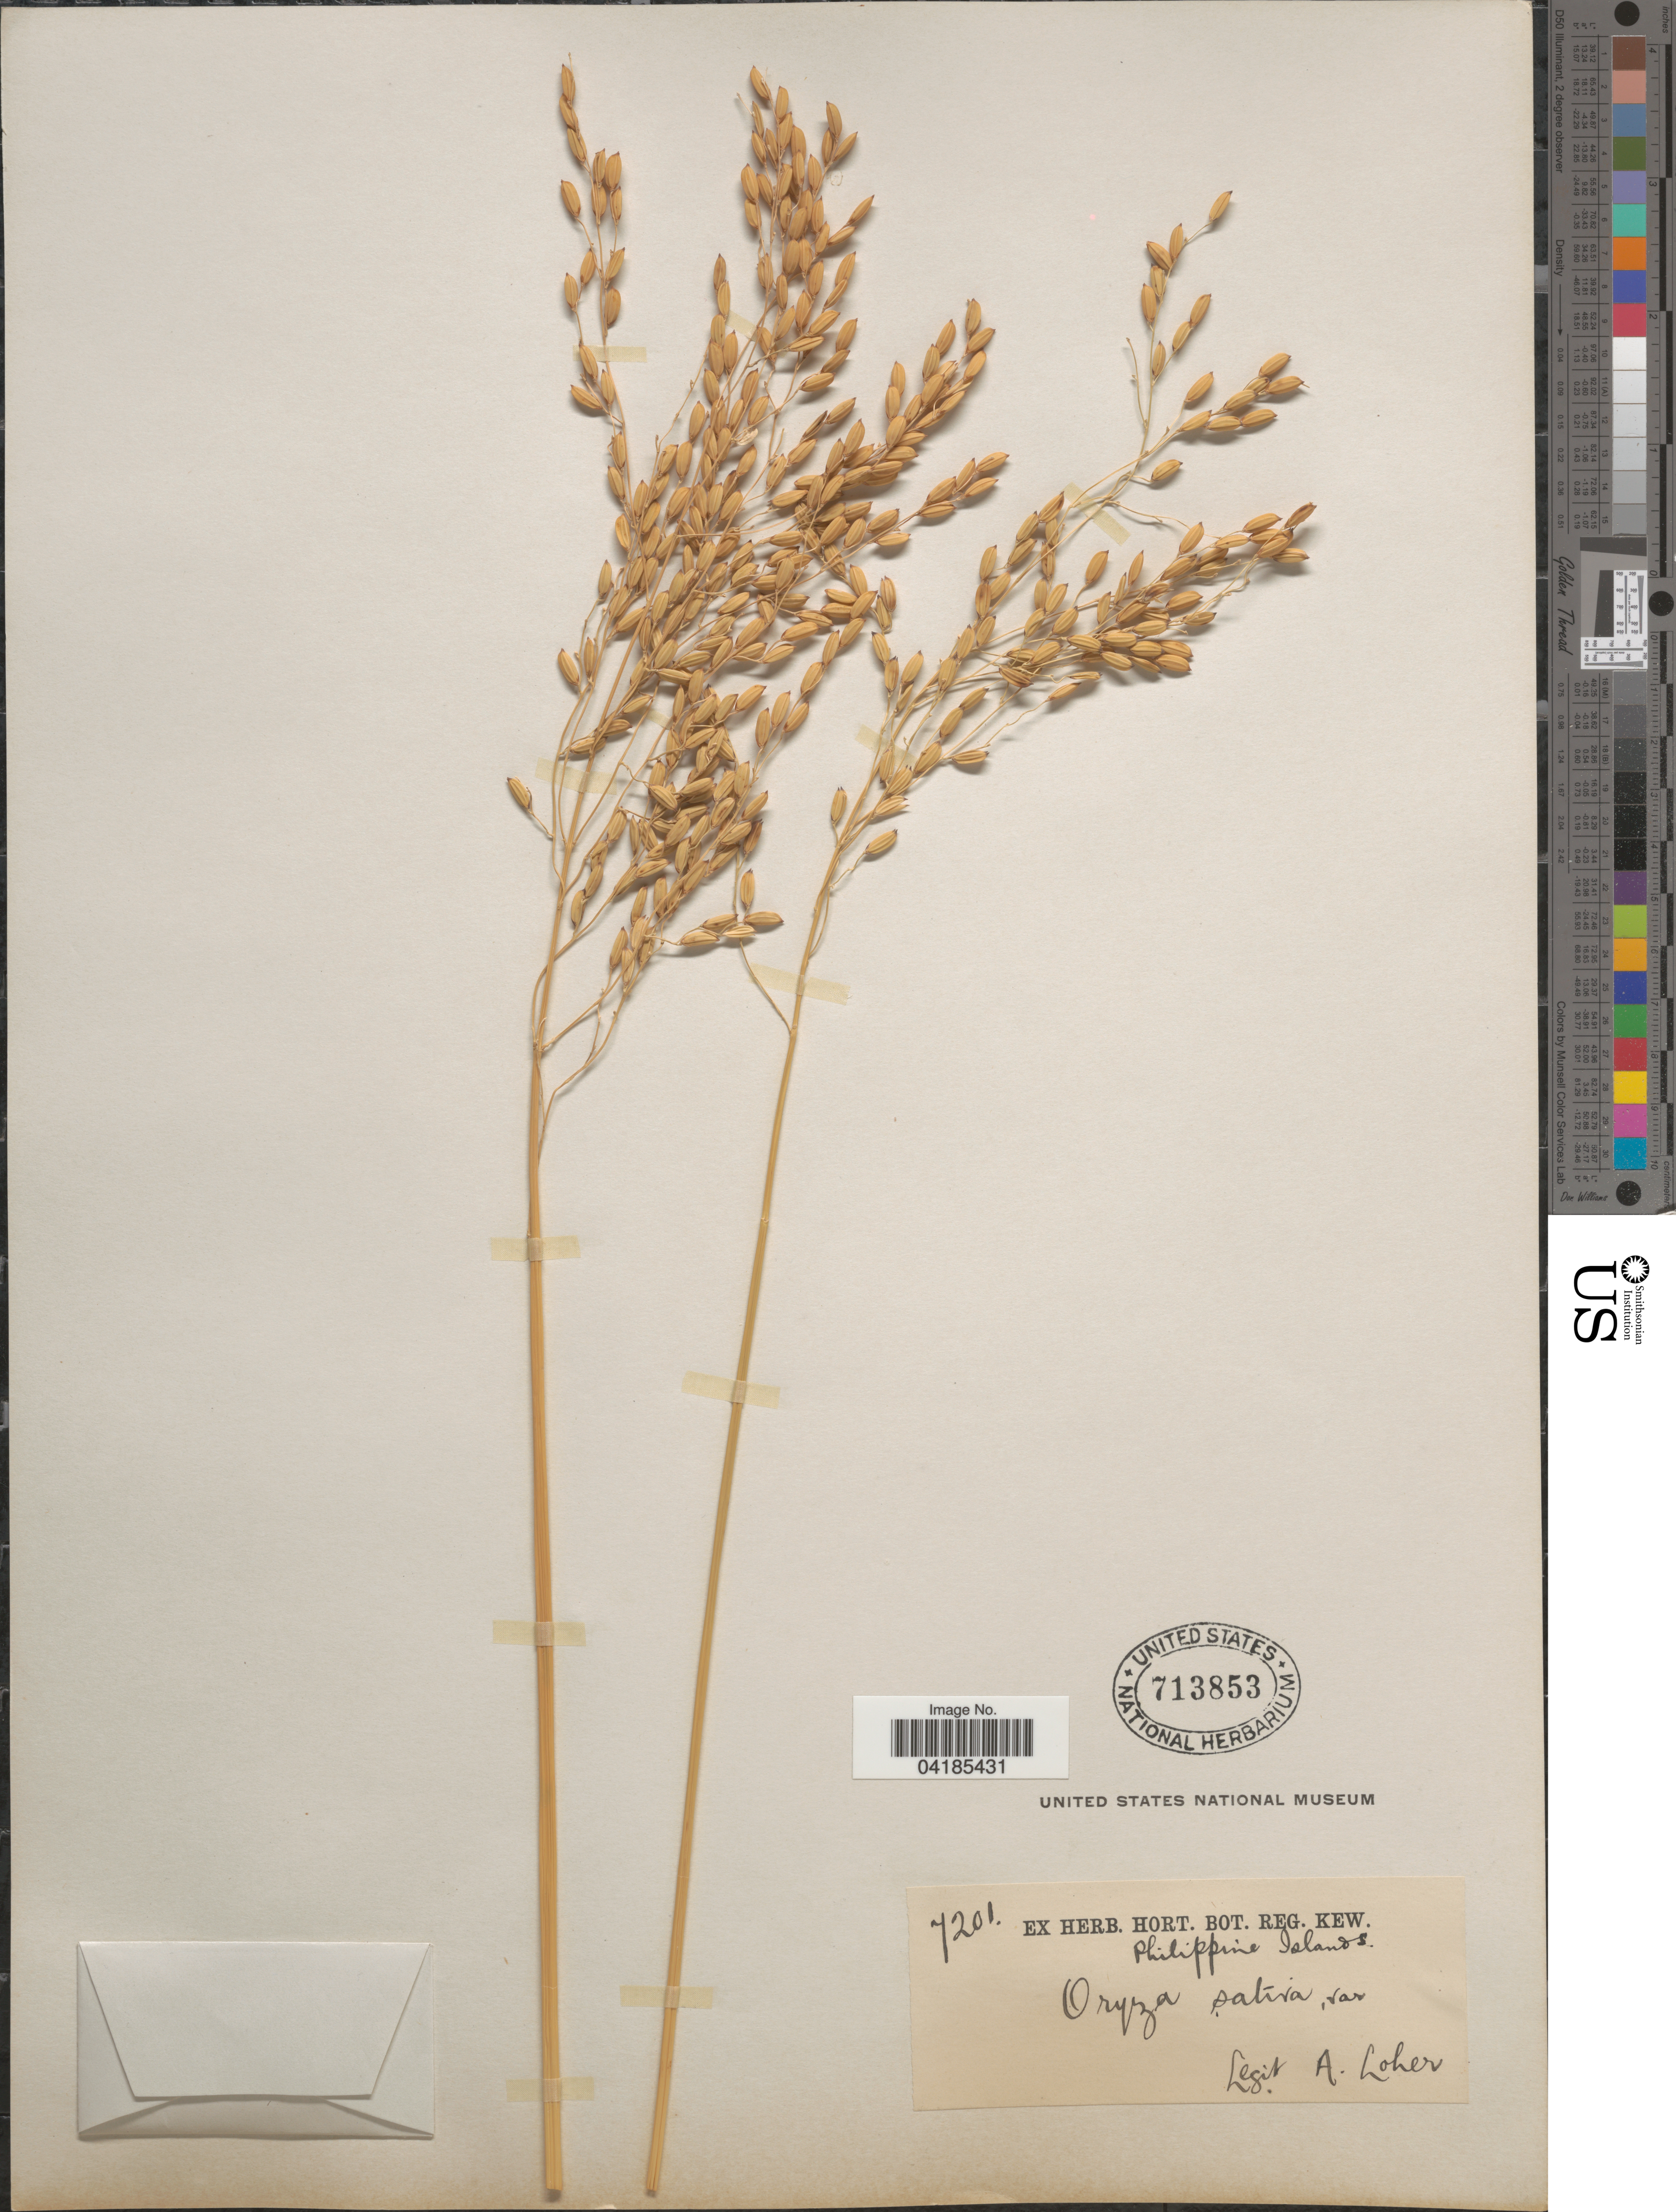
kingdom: Plantae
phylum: Tracheophyta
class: Liliopsida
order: Poales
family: Poaceae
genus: Oryza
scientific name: Oryza sativa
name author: L.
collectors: A. Loher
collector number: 7201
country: Philippines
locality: Philippine Islands.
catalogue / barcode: US 713853